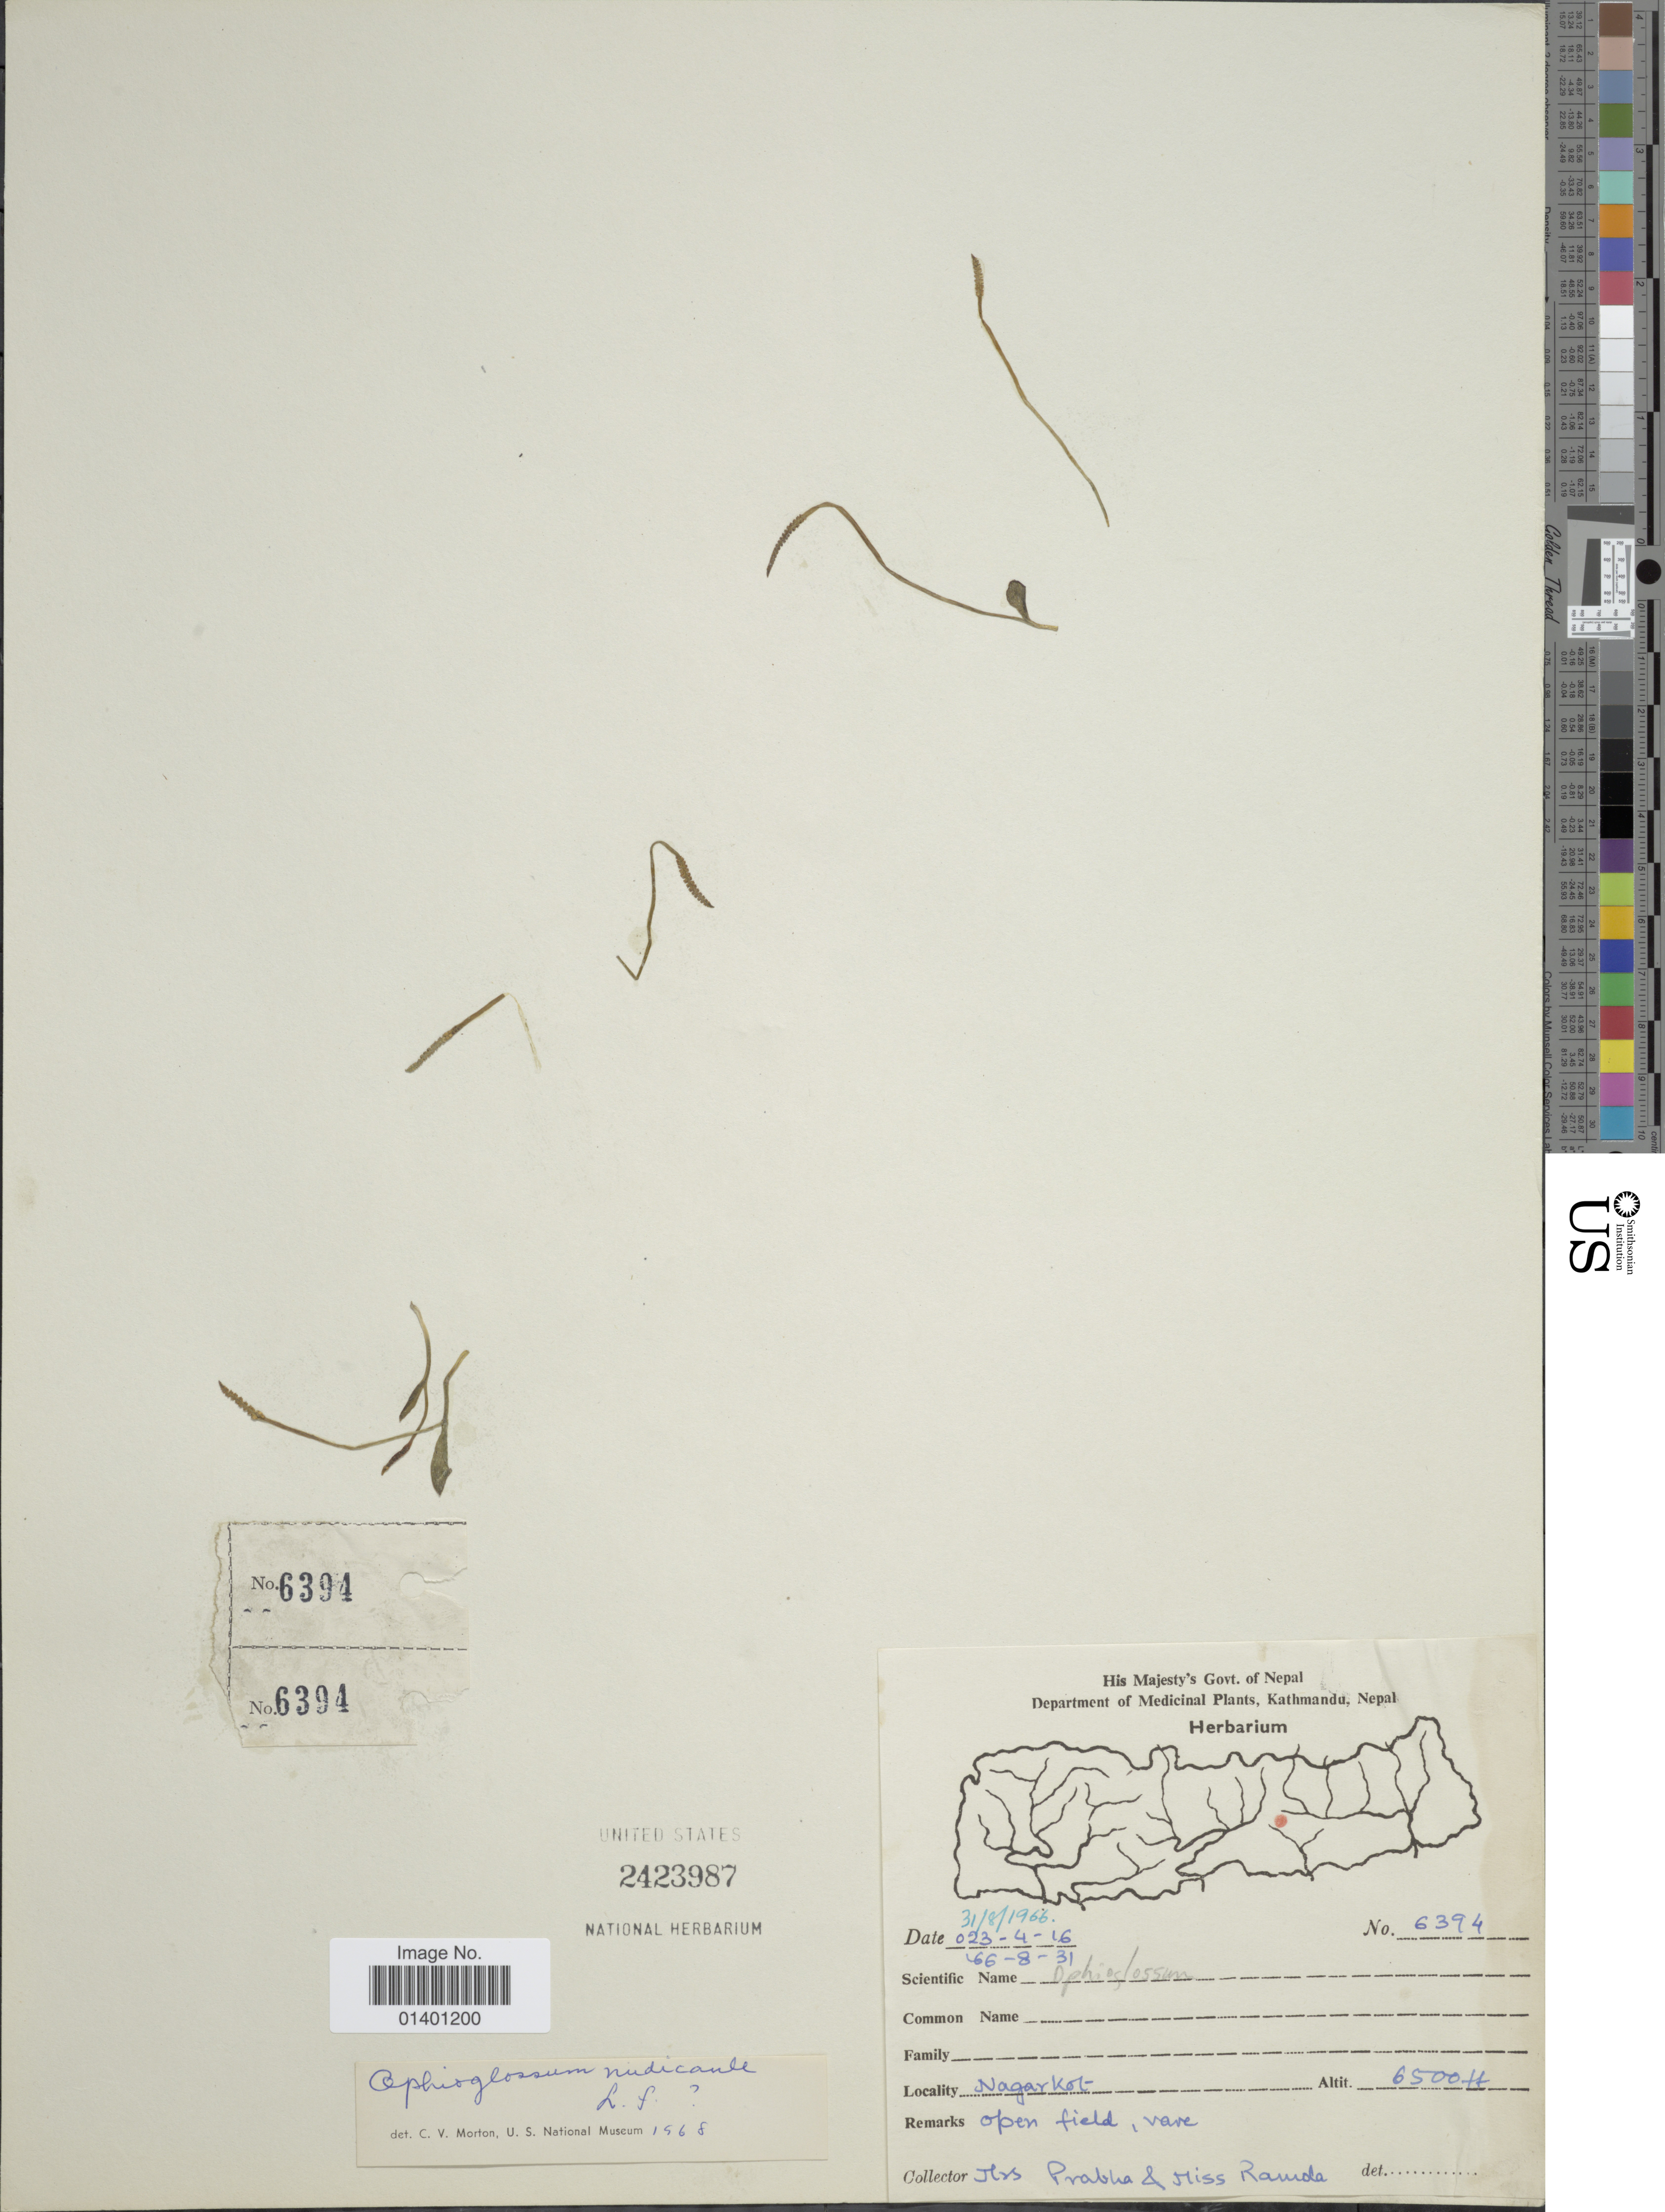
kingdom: Plantae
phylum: Tracheophyta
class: Polypodiopsida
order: Ophioglossales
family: Ophioglossaceae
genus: Ophioglossum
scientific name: Ophioglossum nudicaule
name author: L. f.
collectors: P. Pradhan & R. Thapa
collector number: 6394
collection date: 1966-08-31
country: Nepal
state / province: Bagmati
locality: Nagarkot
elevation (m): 1981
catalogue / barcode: US 423987